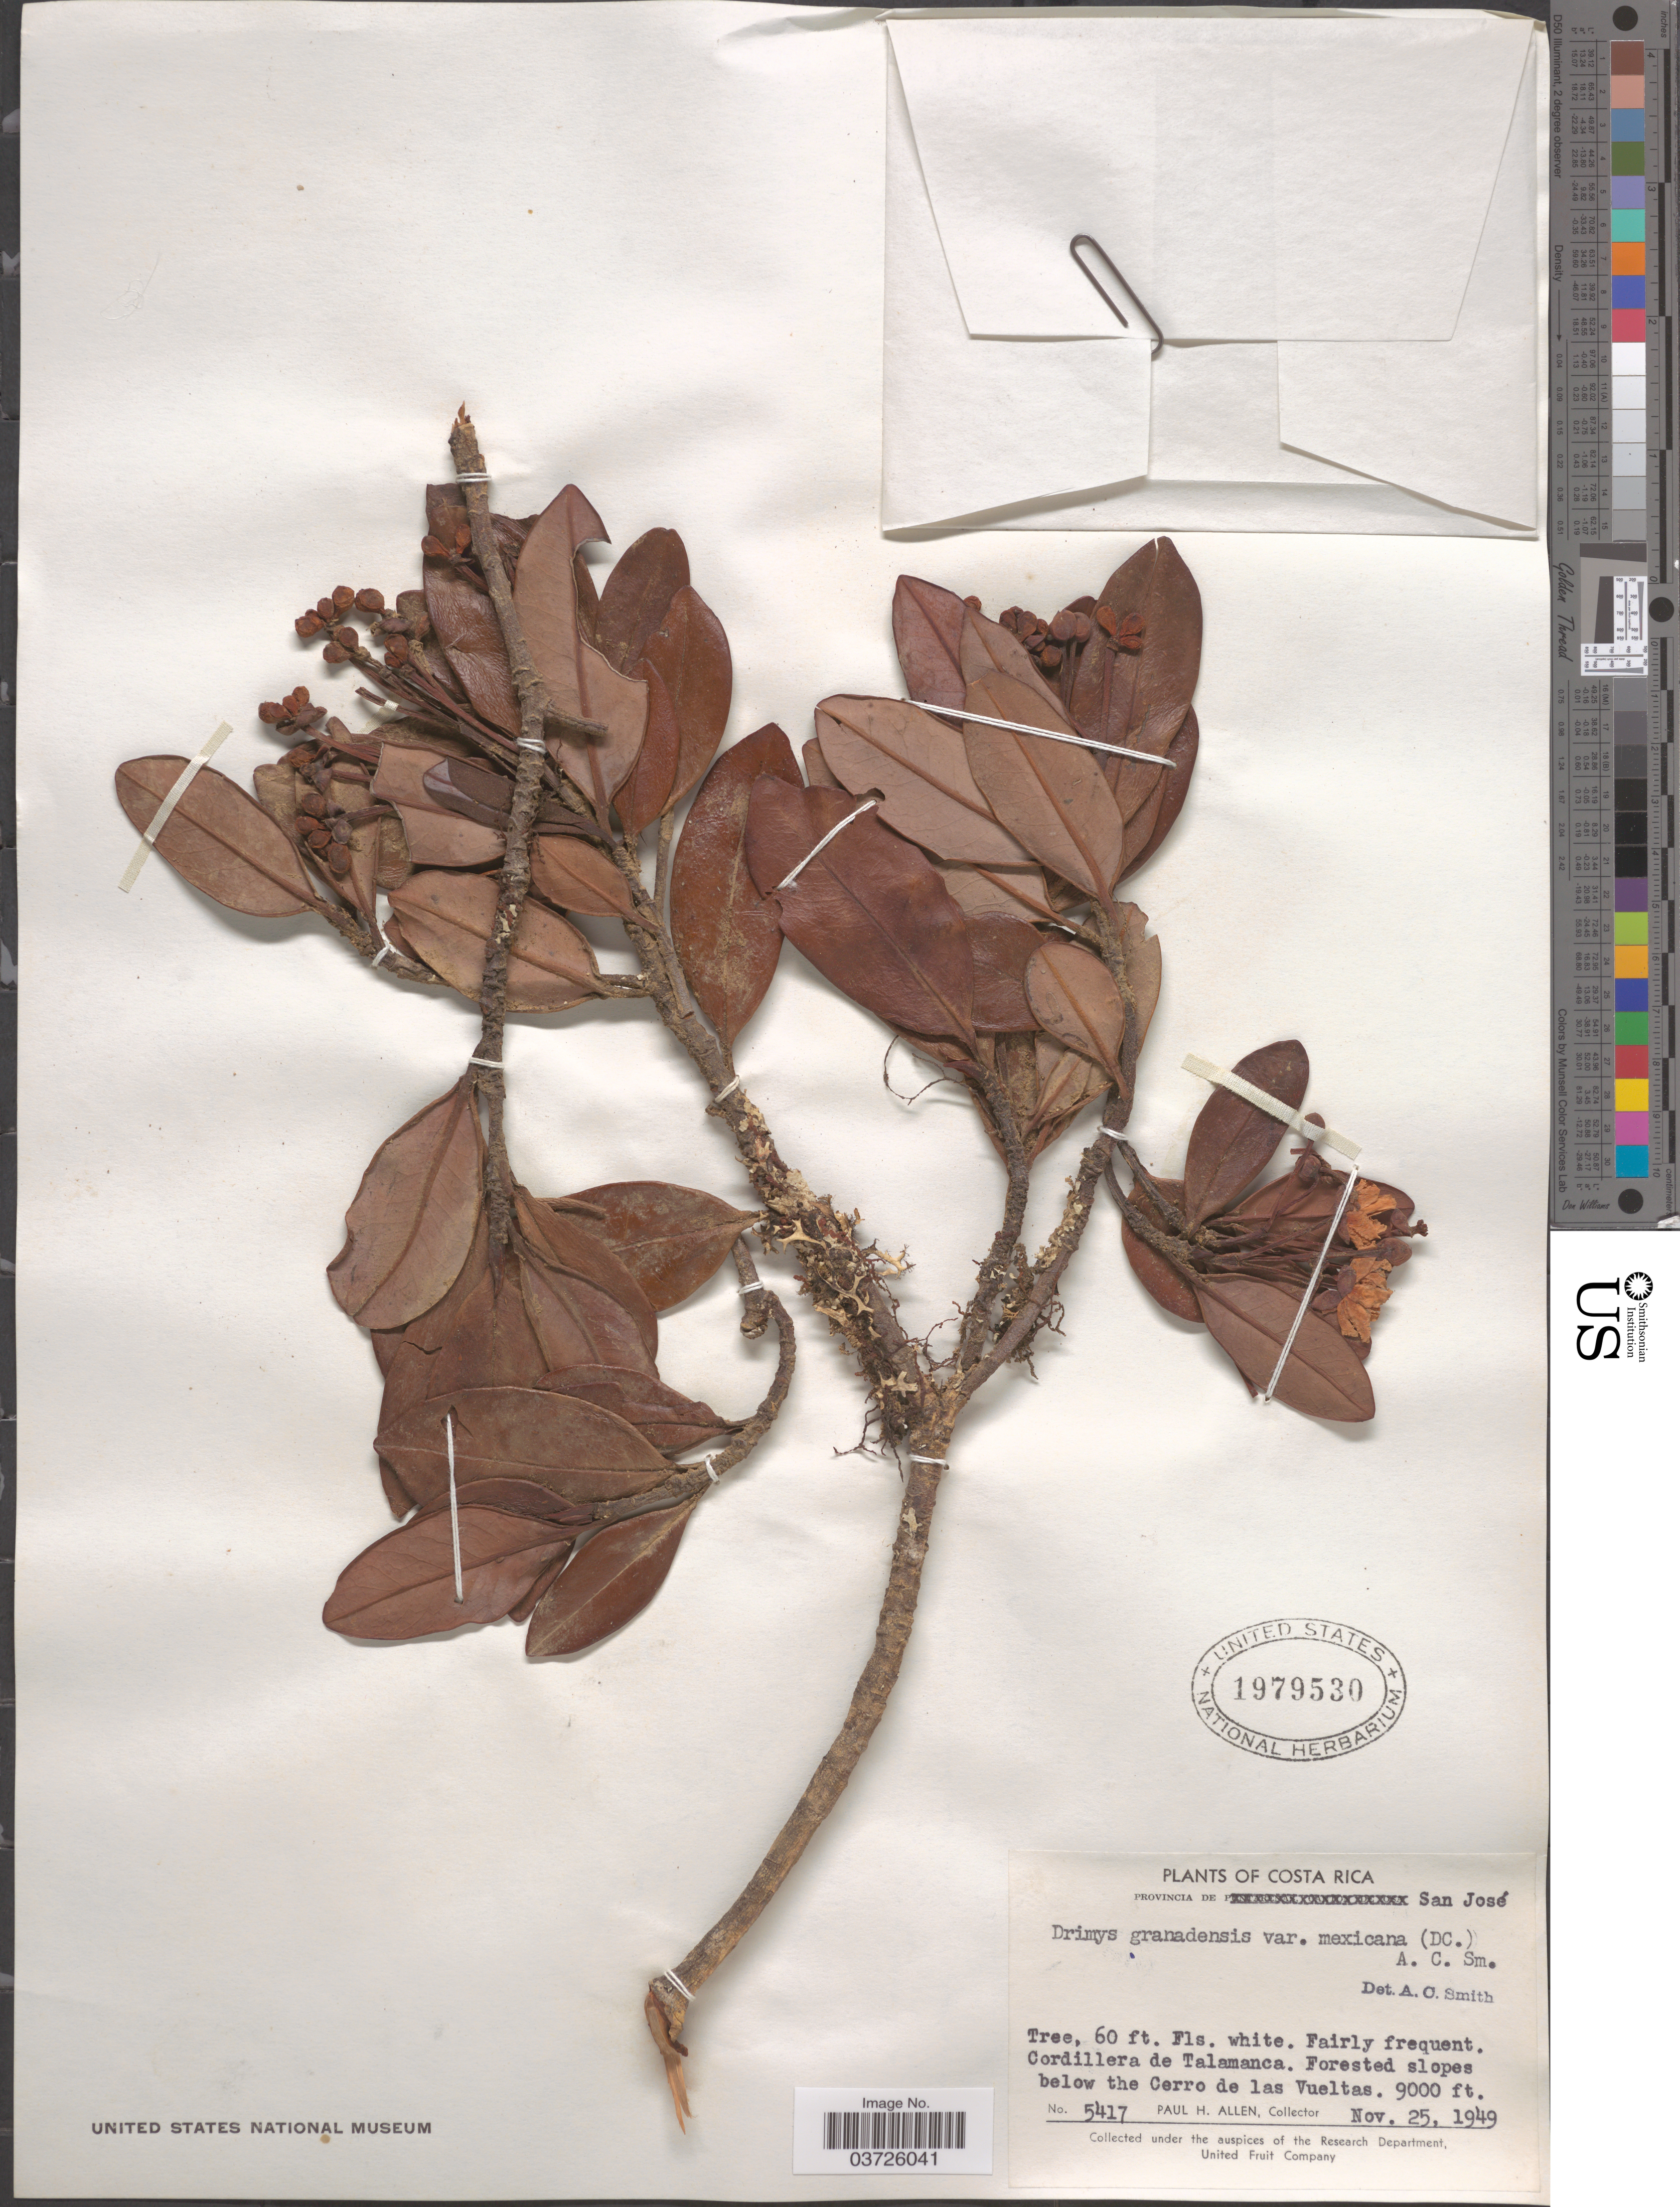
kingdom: Plantae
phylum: Tracheophyta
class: Magnoliopsida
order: Canellales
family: Winteraceae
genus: Drimys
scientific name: Drimys granadensis var. mexicana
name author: L. f.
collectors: P. H. Allen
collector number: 5417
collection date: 1949-11-25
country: Costa Rica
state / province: San José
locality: Cordillera de Talamanca. Forested slopes below the Cerro de las Vueltas.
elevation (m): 2743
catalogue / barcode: US 1979530